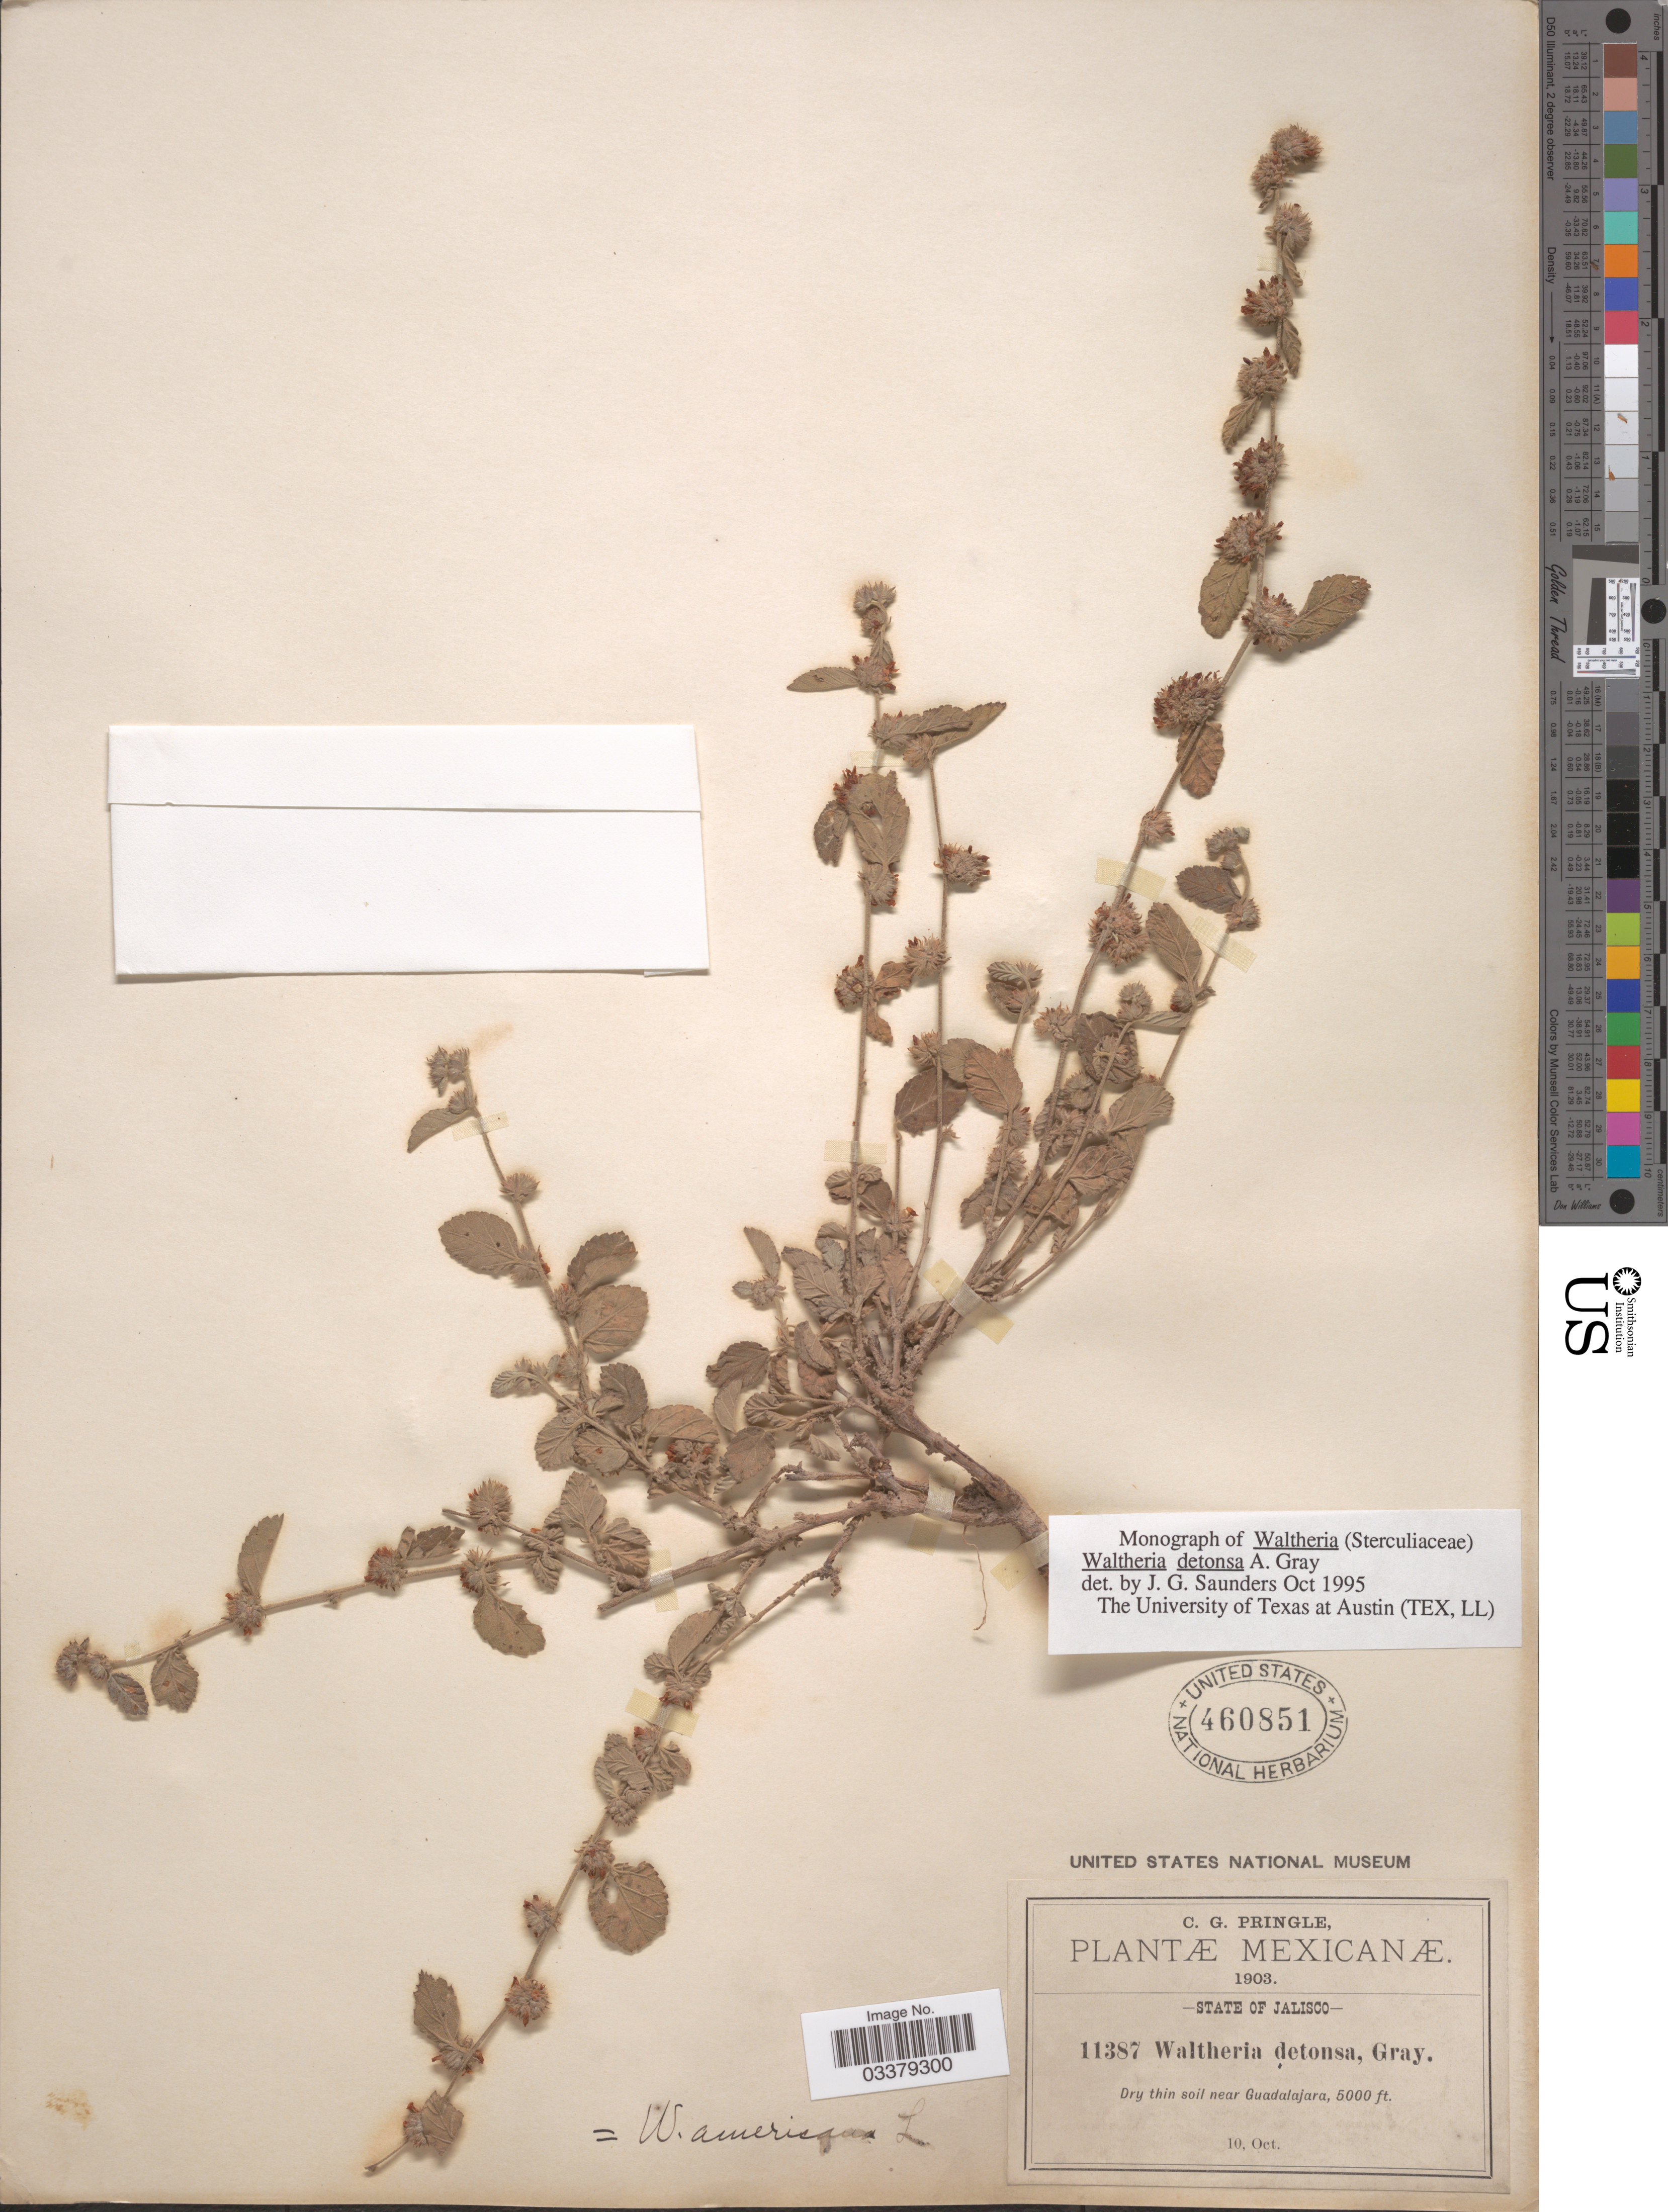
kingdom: Plantae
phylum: Tracheophyta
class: Magnoliopsida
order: Malvales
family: Malvaceae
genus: Waltheria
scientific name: Waltheria detonsa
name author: A. Gray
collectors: C. G. Pringle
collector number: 11387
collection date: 1903-10-10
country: Mexico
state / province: Jalisco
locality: Near Guadalajara.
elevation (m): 1524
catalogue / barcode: US 460851